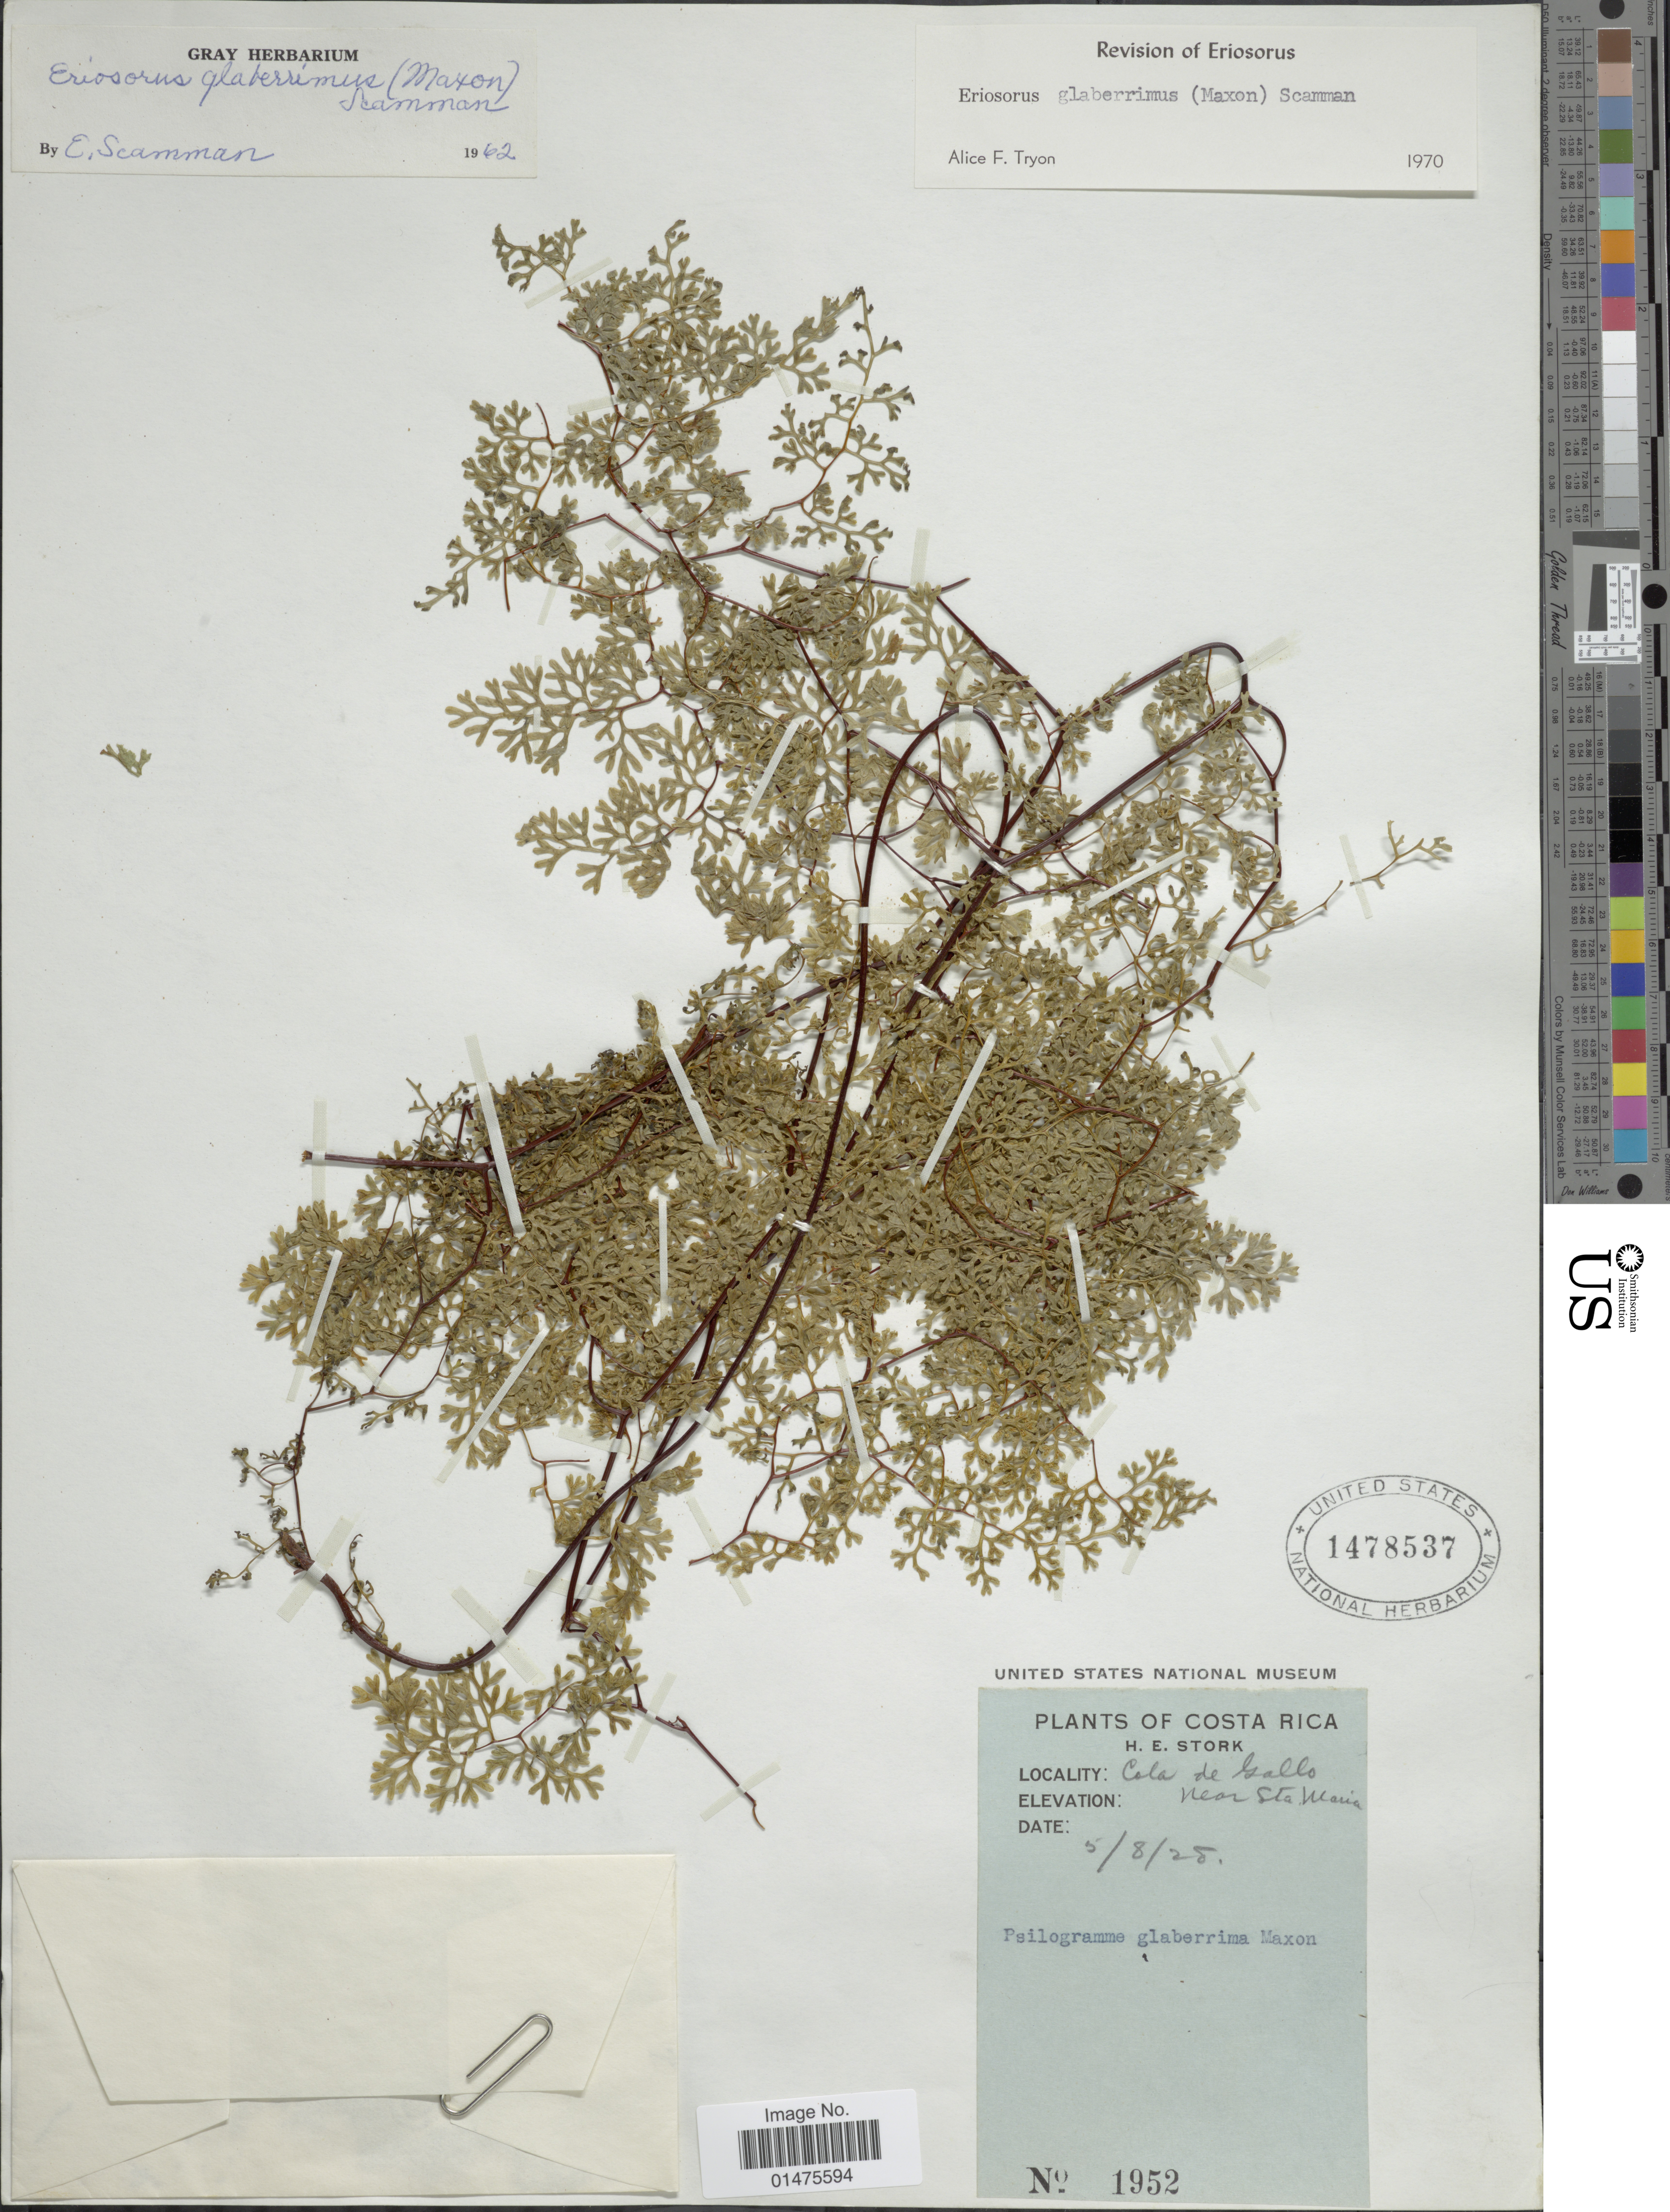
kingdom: Plantae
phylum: Tracheophyta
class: Polypodiopsida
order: Polypodiales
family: Pteridaceae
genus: Jamesonia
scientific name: Jamesonia glaberrima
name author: (Maxon) Christenh.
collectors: H. E. Stork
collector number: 1952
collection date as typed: Transcribed d/m/y: 5/8/28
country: Costa Rica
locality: Col de Gallo near St Maria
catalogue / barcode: US 1478537